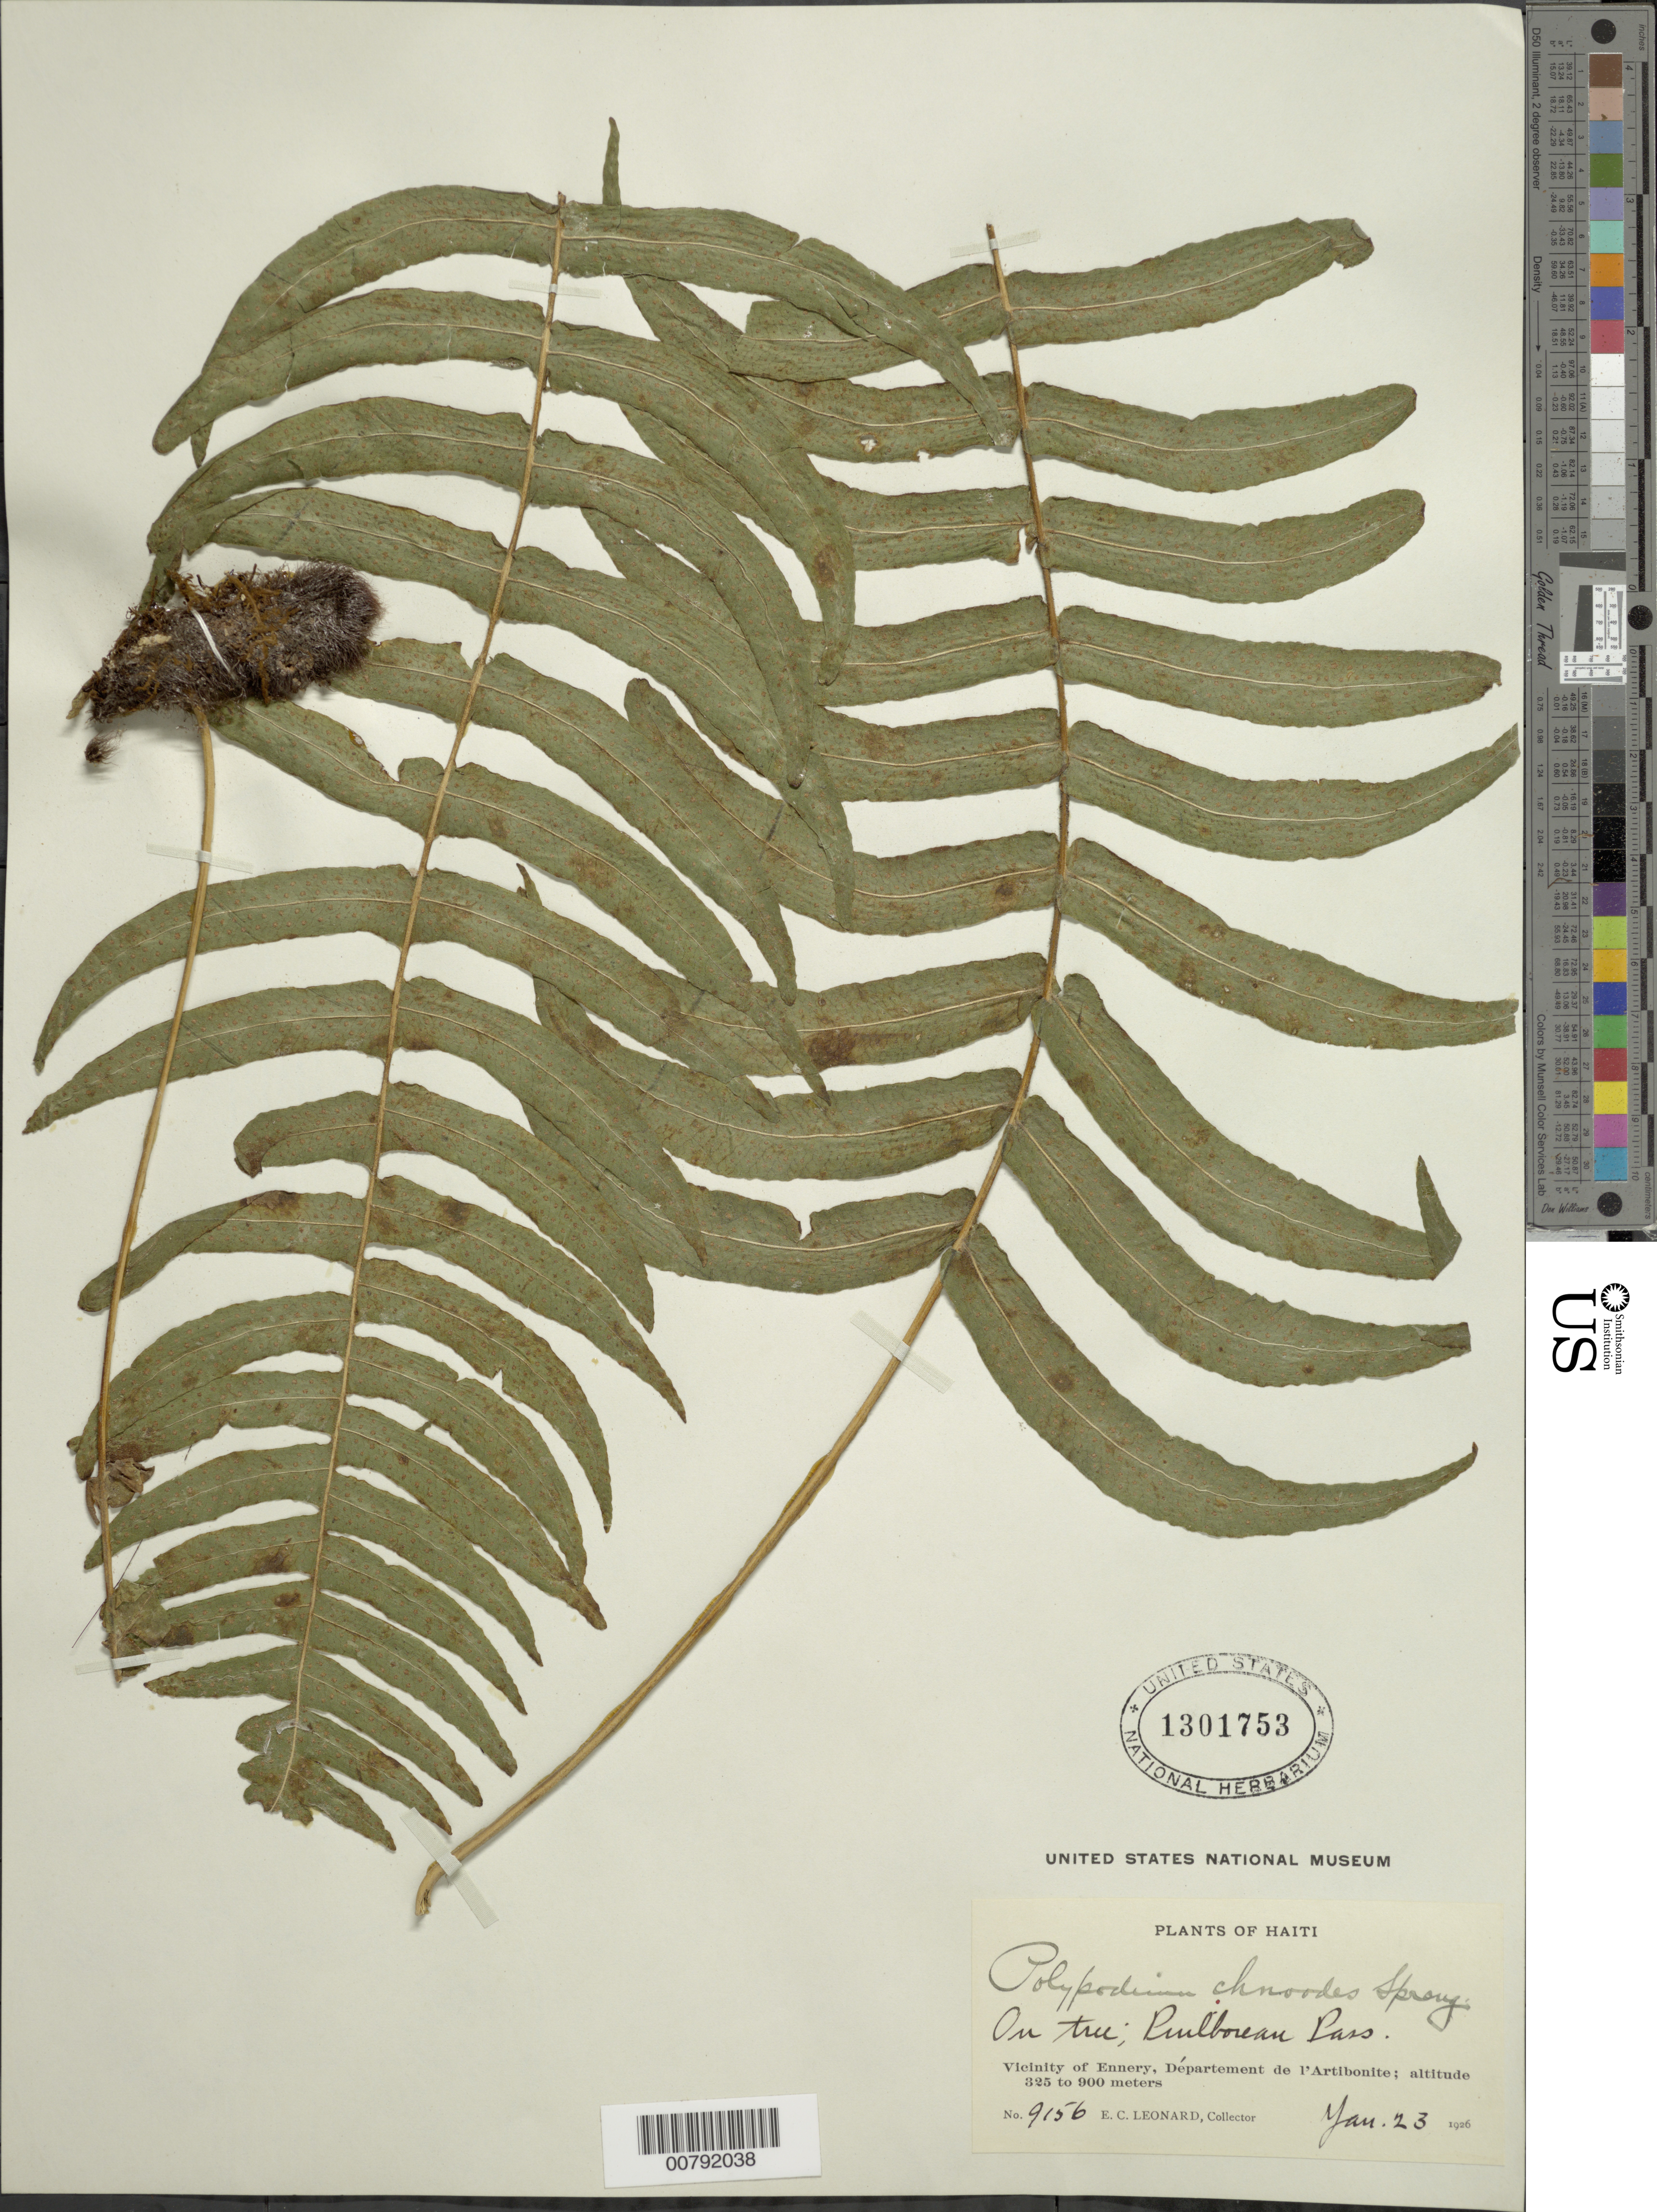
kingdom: Plantae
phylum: Tracheophyta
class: Polypodiopsida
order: Polypodiales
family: Polypodiaceae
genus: Serpocaulon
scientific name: Serpocaulon dissimile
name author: (L.) A.R. Sm.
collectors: E. C. Leonard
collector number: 9156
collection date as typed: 23 Jan 1926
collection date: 1926-01-23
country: Haiti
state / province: Artibonite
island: Hispaniola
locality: Ennery, Puilboreau Pass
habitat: On tree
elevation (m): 325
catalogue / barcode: US 1301753